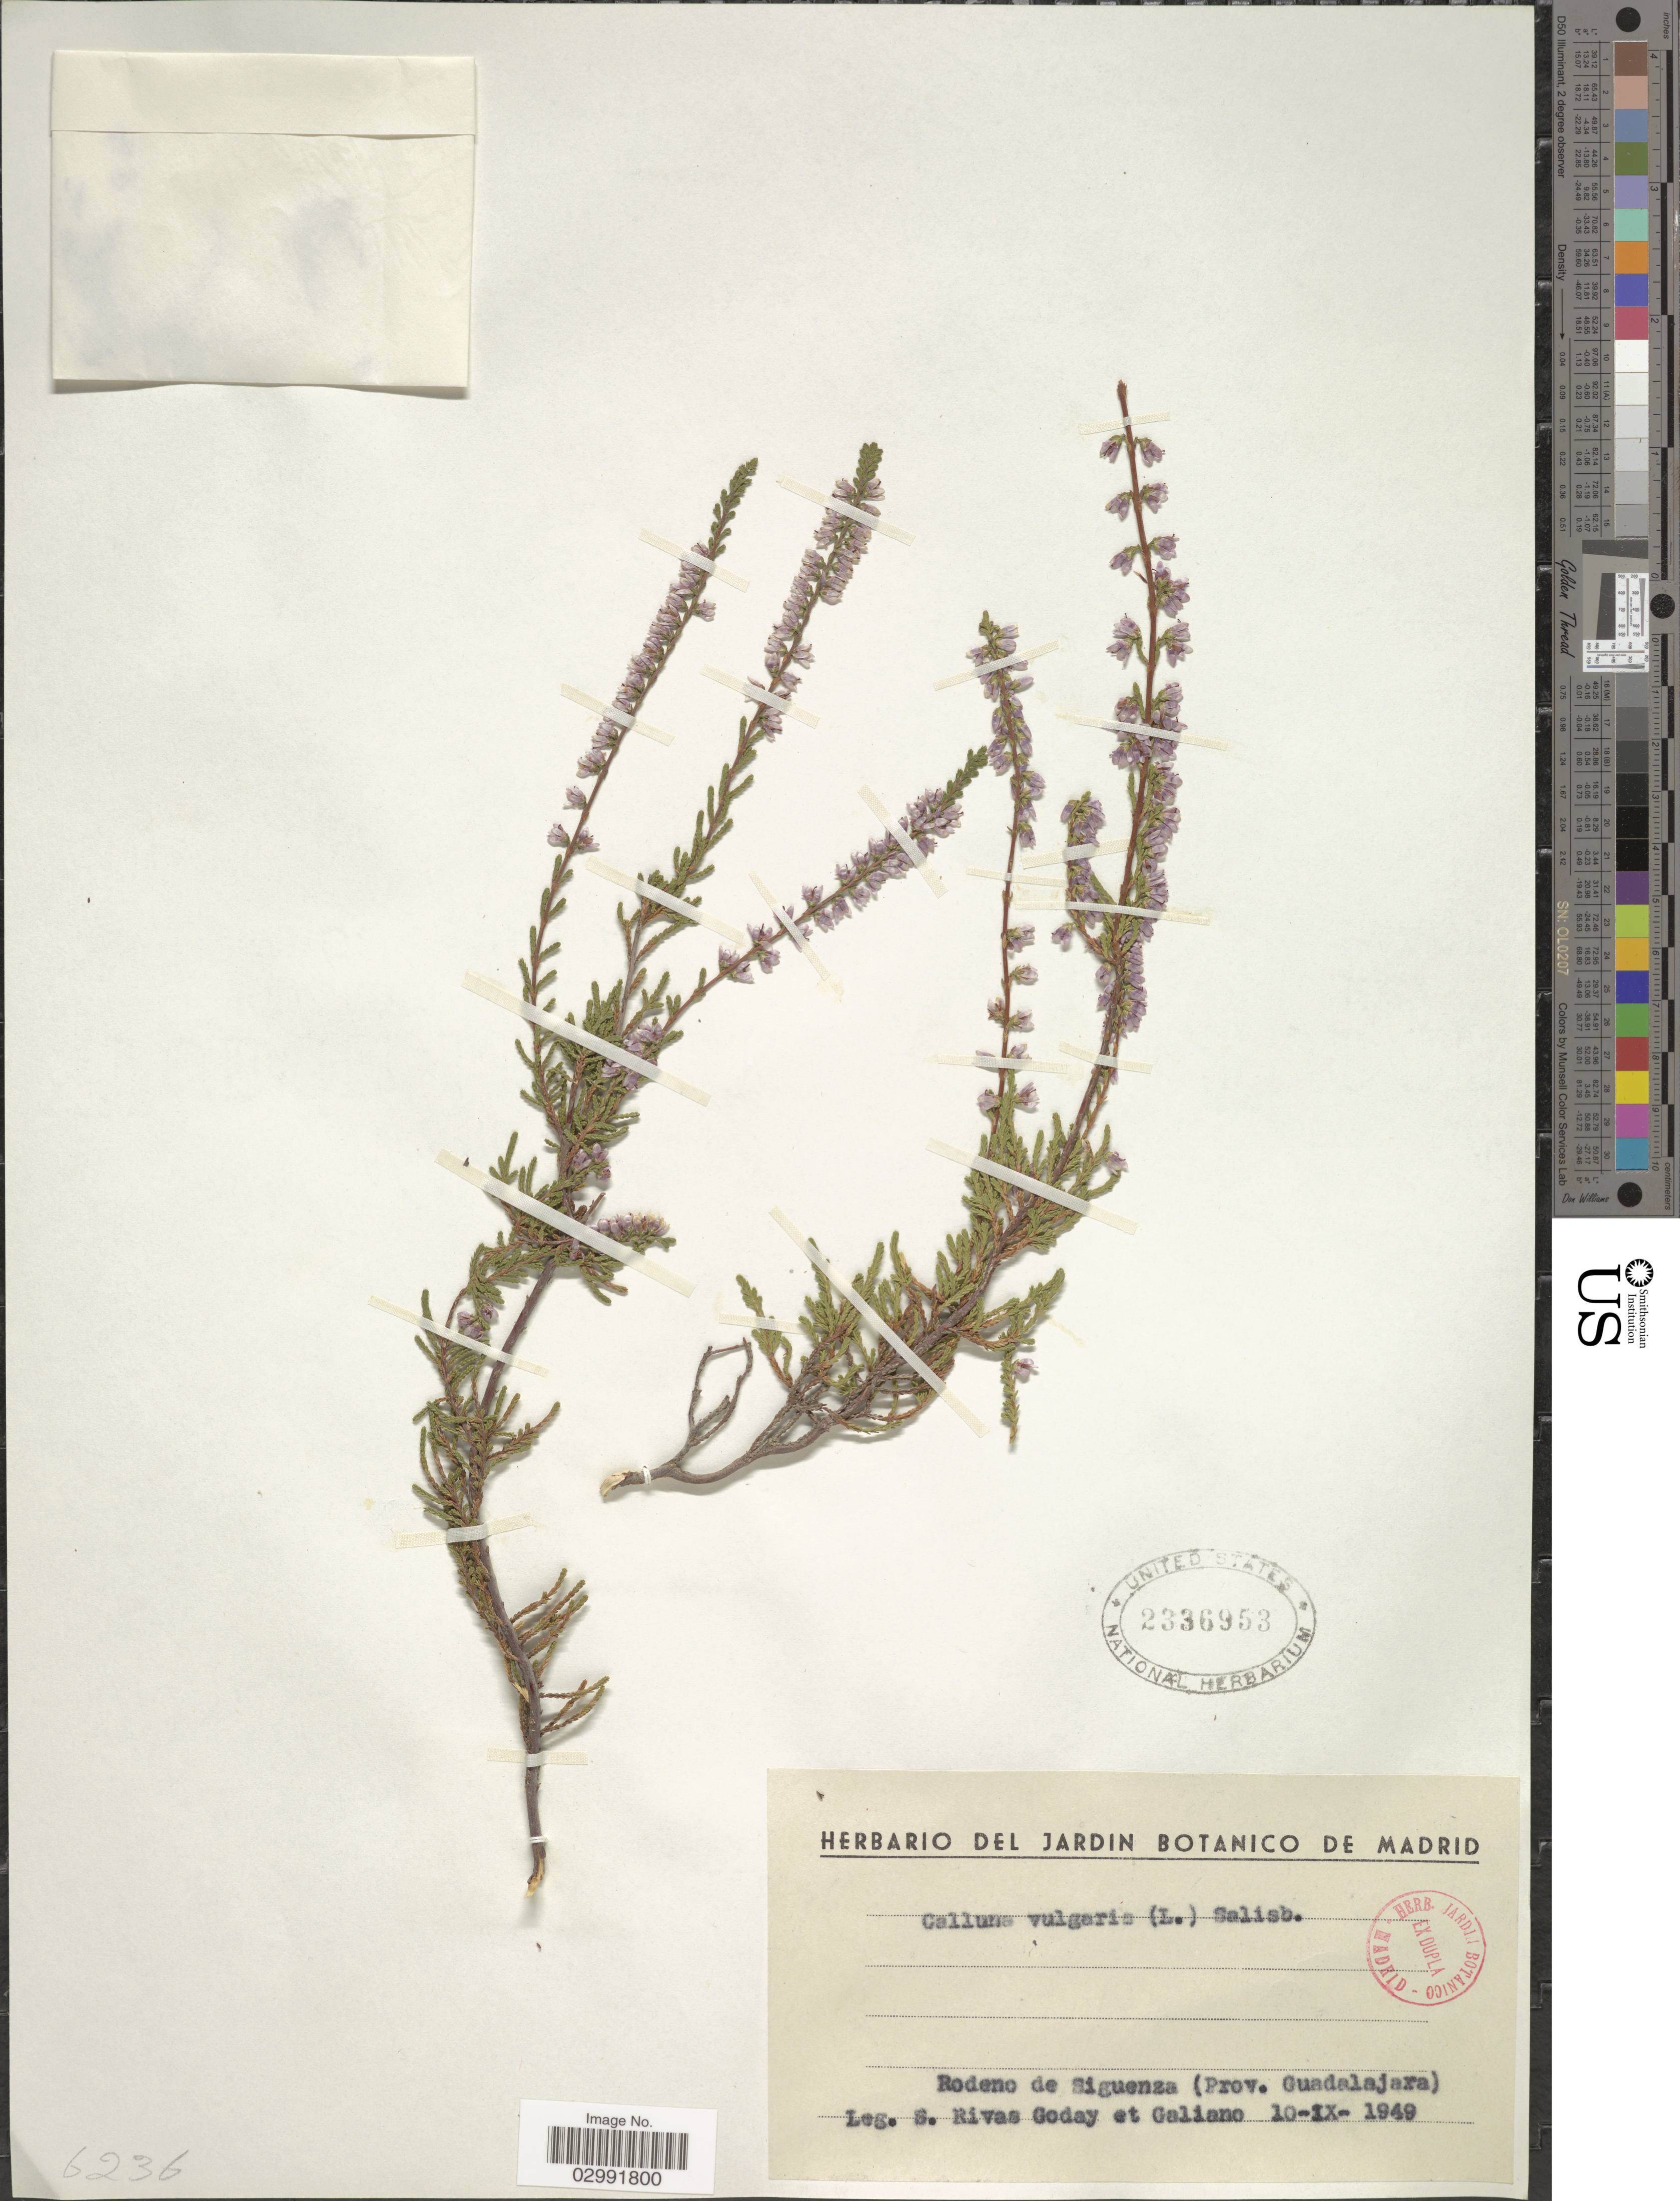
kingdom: Plantae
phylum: Tracheophyta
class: Magnoliopsida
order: Ericales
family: Ericaceae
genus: Calluna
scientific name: Calluna vulgaris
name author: (L.) Hull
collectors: S. Goday & Galiano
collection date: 1949-09-10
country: Spain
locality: Rodeno de Siguenza (Prov. Guadalajara)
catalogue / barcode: US 2336953